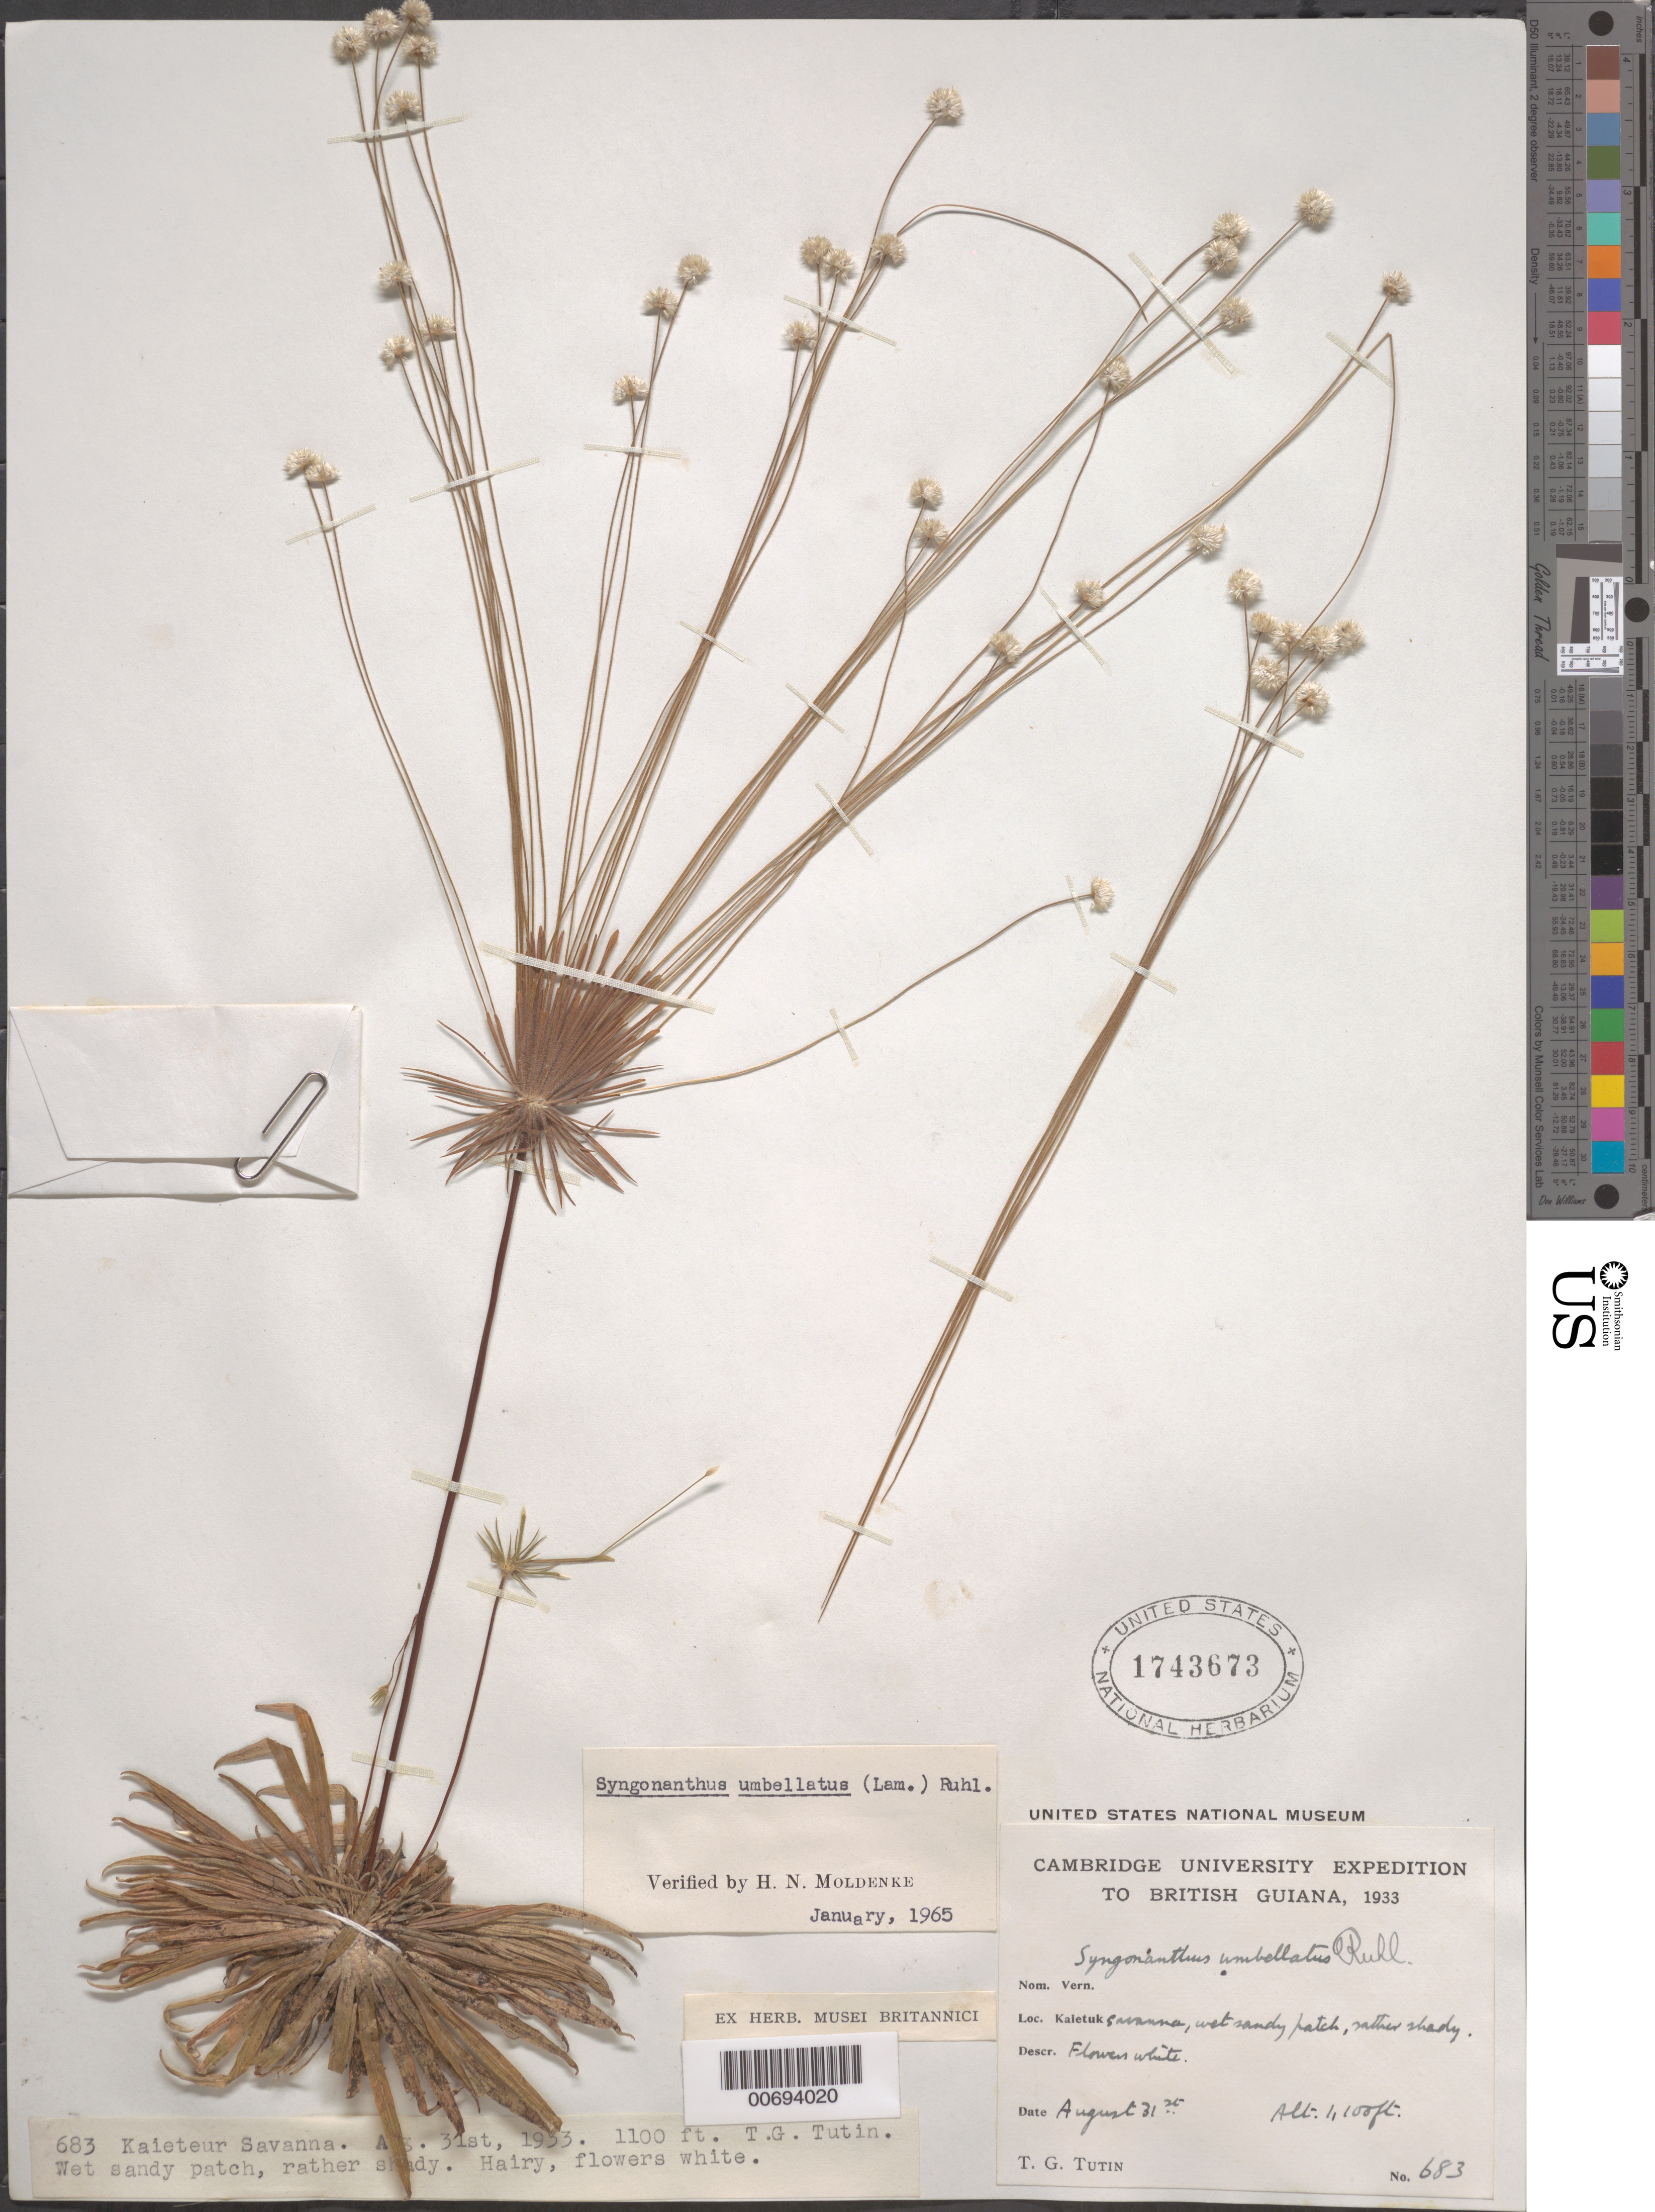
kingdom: Plantae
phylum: Tracheophyta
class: Liliopsida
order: Poales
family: Eriocaulaceae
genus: Syngonanthus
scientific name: Syngonanthus umbellatus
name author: (Lam.) Ruhland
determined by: Moldenke, H. N.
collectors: T. G. Tutin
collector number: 683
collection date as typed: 31-Aug-33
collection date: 1933-08-31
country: Guyana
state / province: Potaro-Siparuni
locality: Kaieteur Savanna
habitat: Wet sandy patch, rather shady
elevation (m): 335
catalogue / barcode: US 1743673